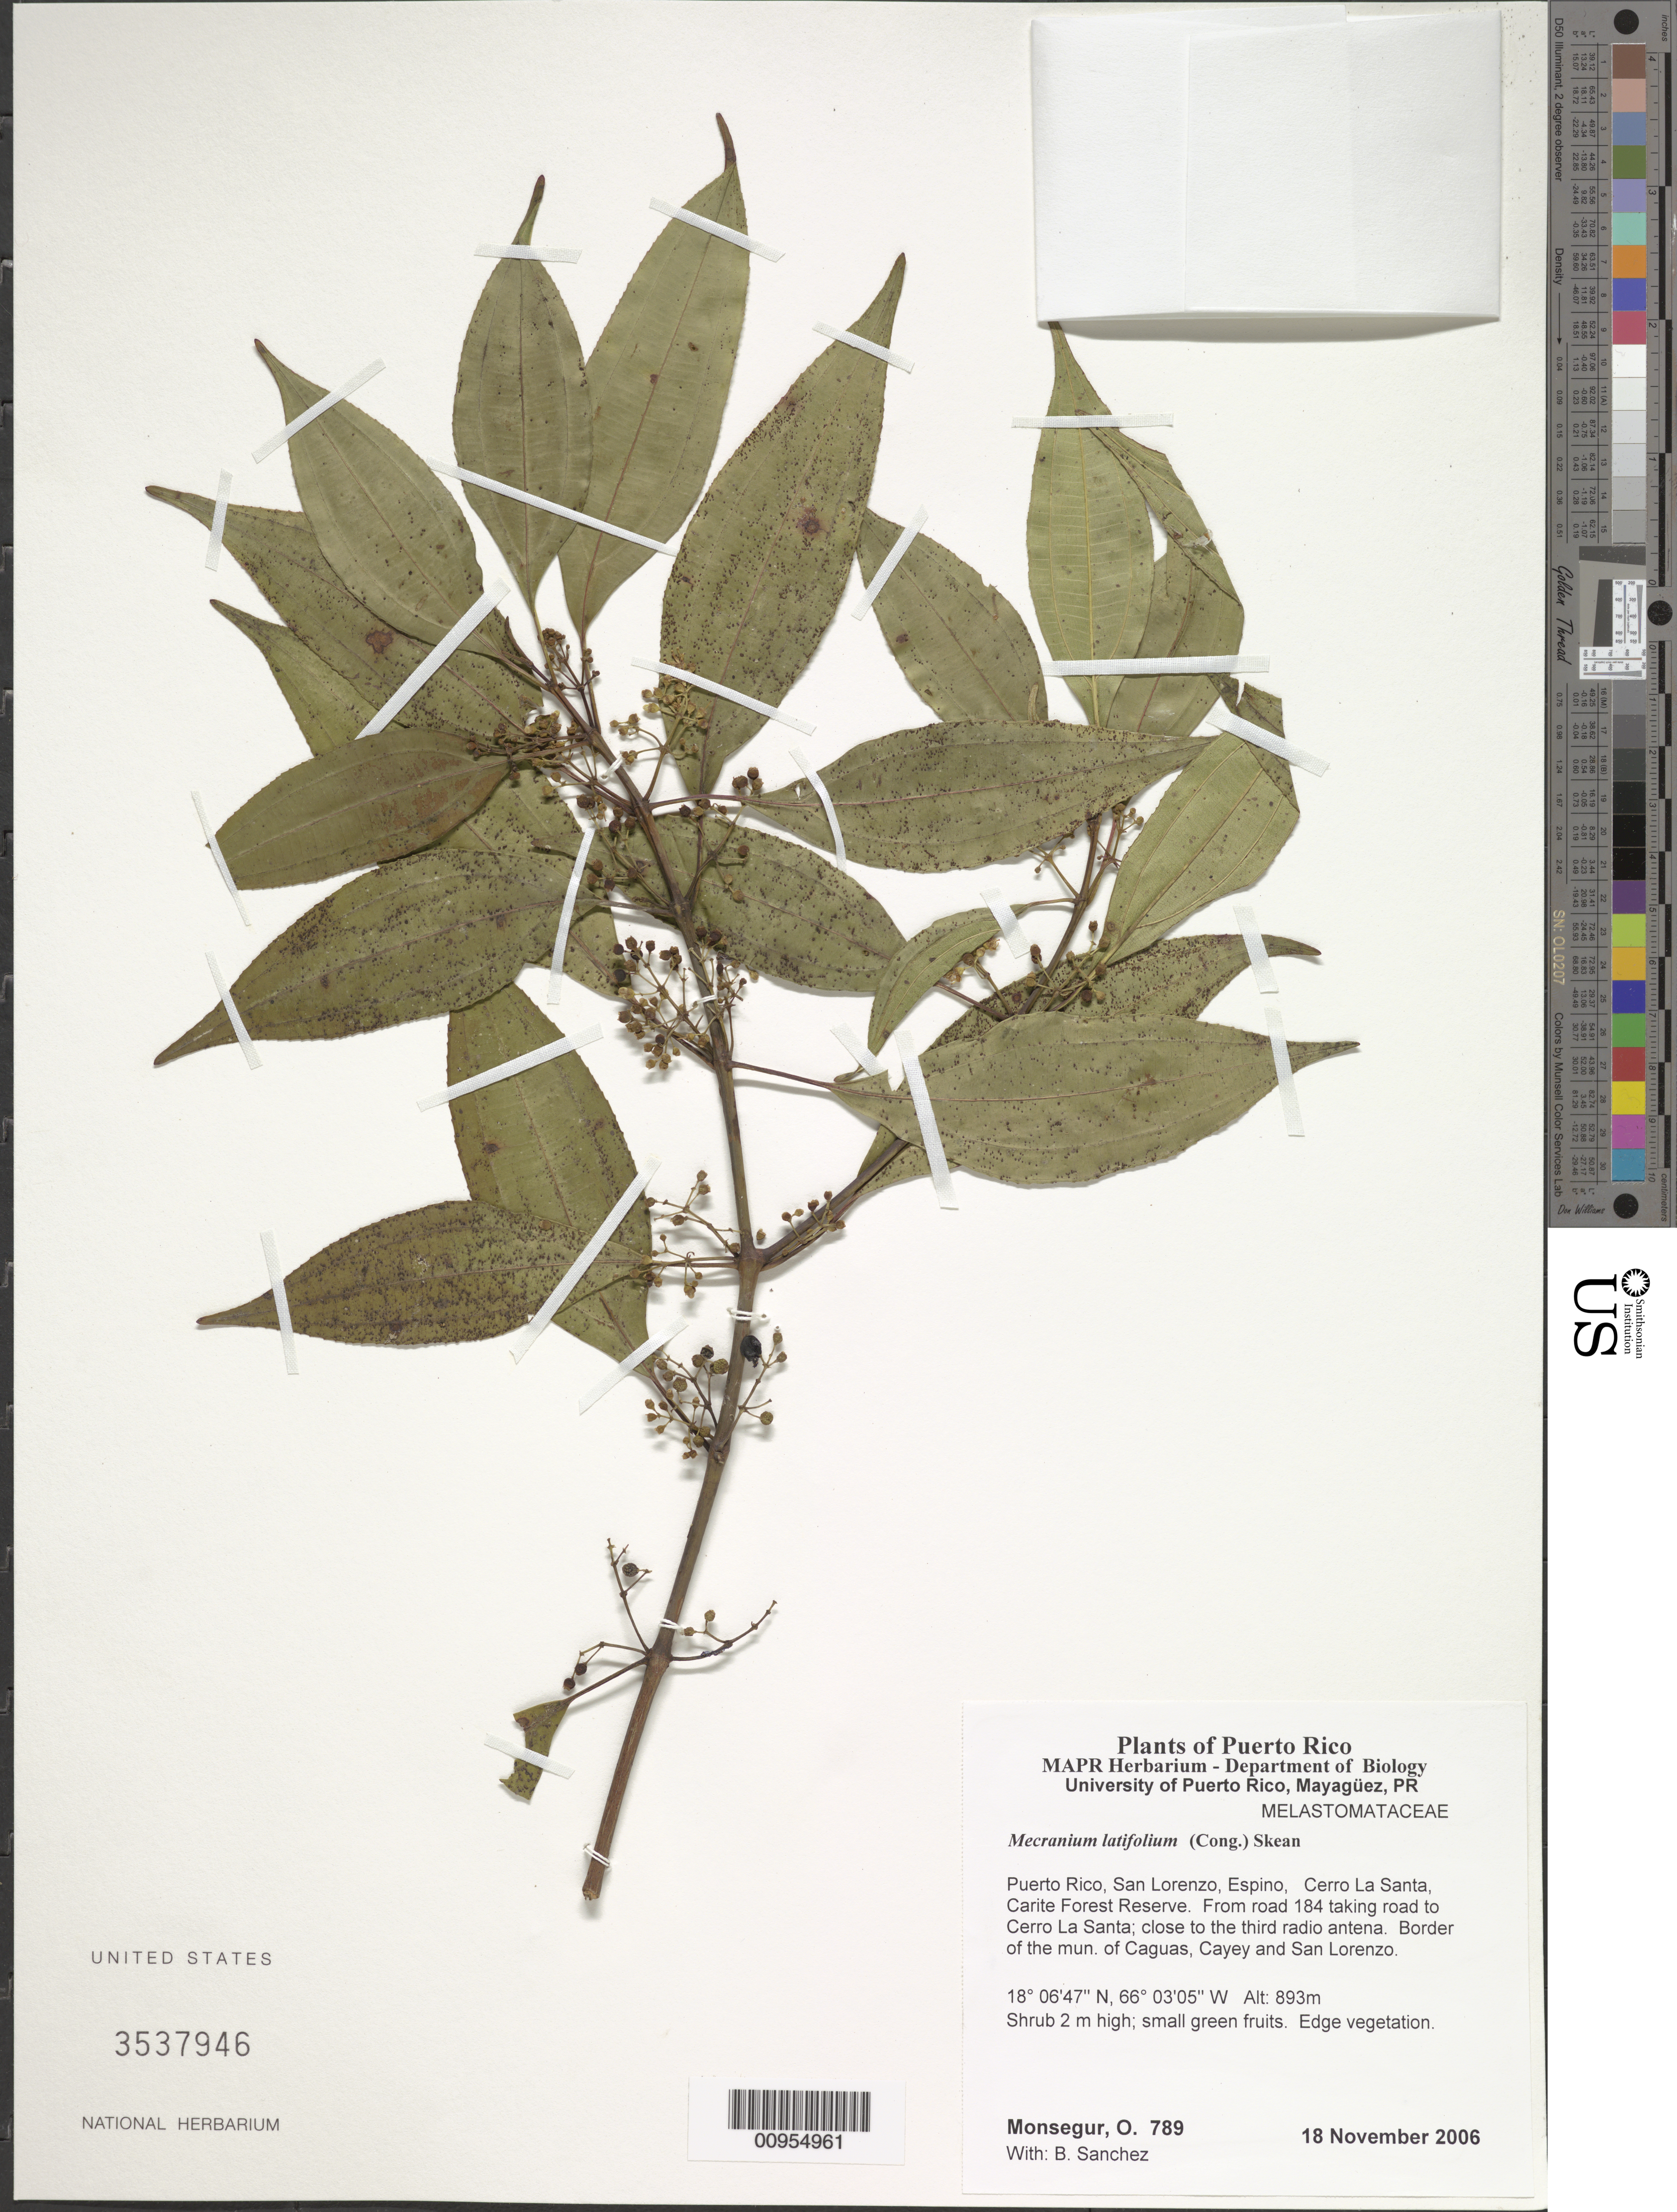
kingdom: Plantae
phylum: Tracheophyta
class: Magnoliopsida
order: Myrtales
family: Melastomataceae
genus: Mecranium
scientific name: Mecranium latifolium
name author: (Cogn.) Skean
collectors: O. Monsegur & B. Sánchez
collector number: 789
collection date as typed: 18 Nov 2006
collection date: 2006-11-18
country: Puerto Rico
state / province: San Lorenzo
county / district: Espino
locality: Carite Forest Reserve. Cerro La Santa, from road 184 taking road to Cerro La Santa; close to the third radio antena. Border of the mun. of Caguas, Cayey and San Lorenzo.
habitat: Edge vegetation.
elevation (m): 893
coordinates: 18.06473, 66.0305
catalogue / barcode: US 3537946